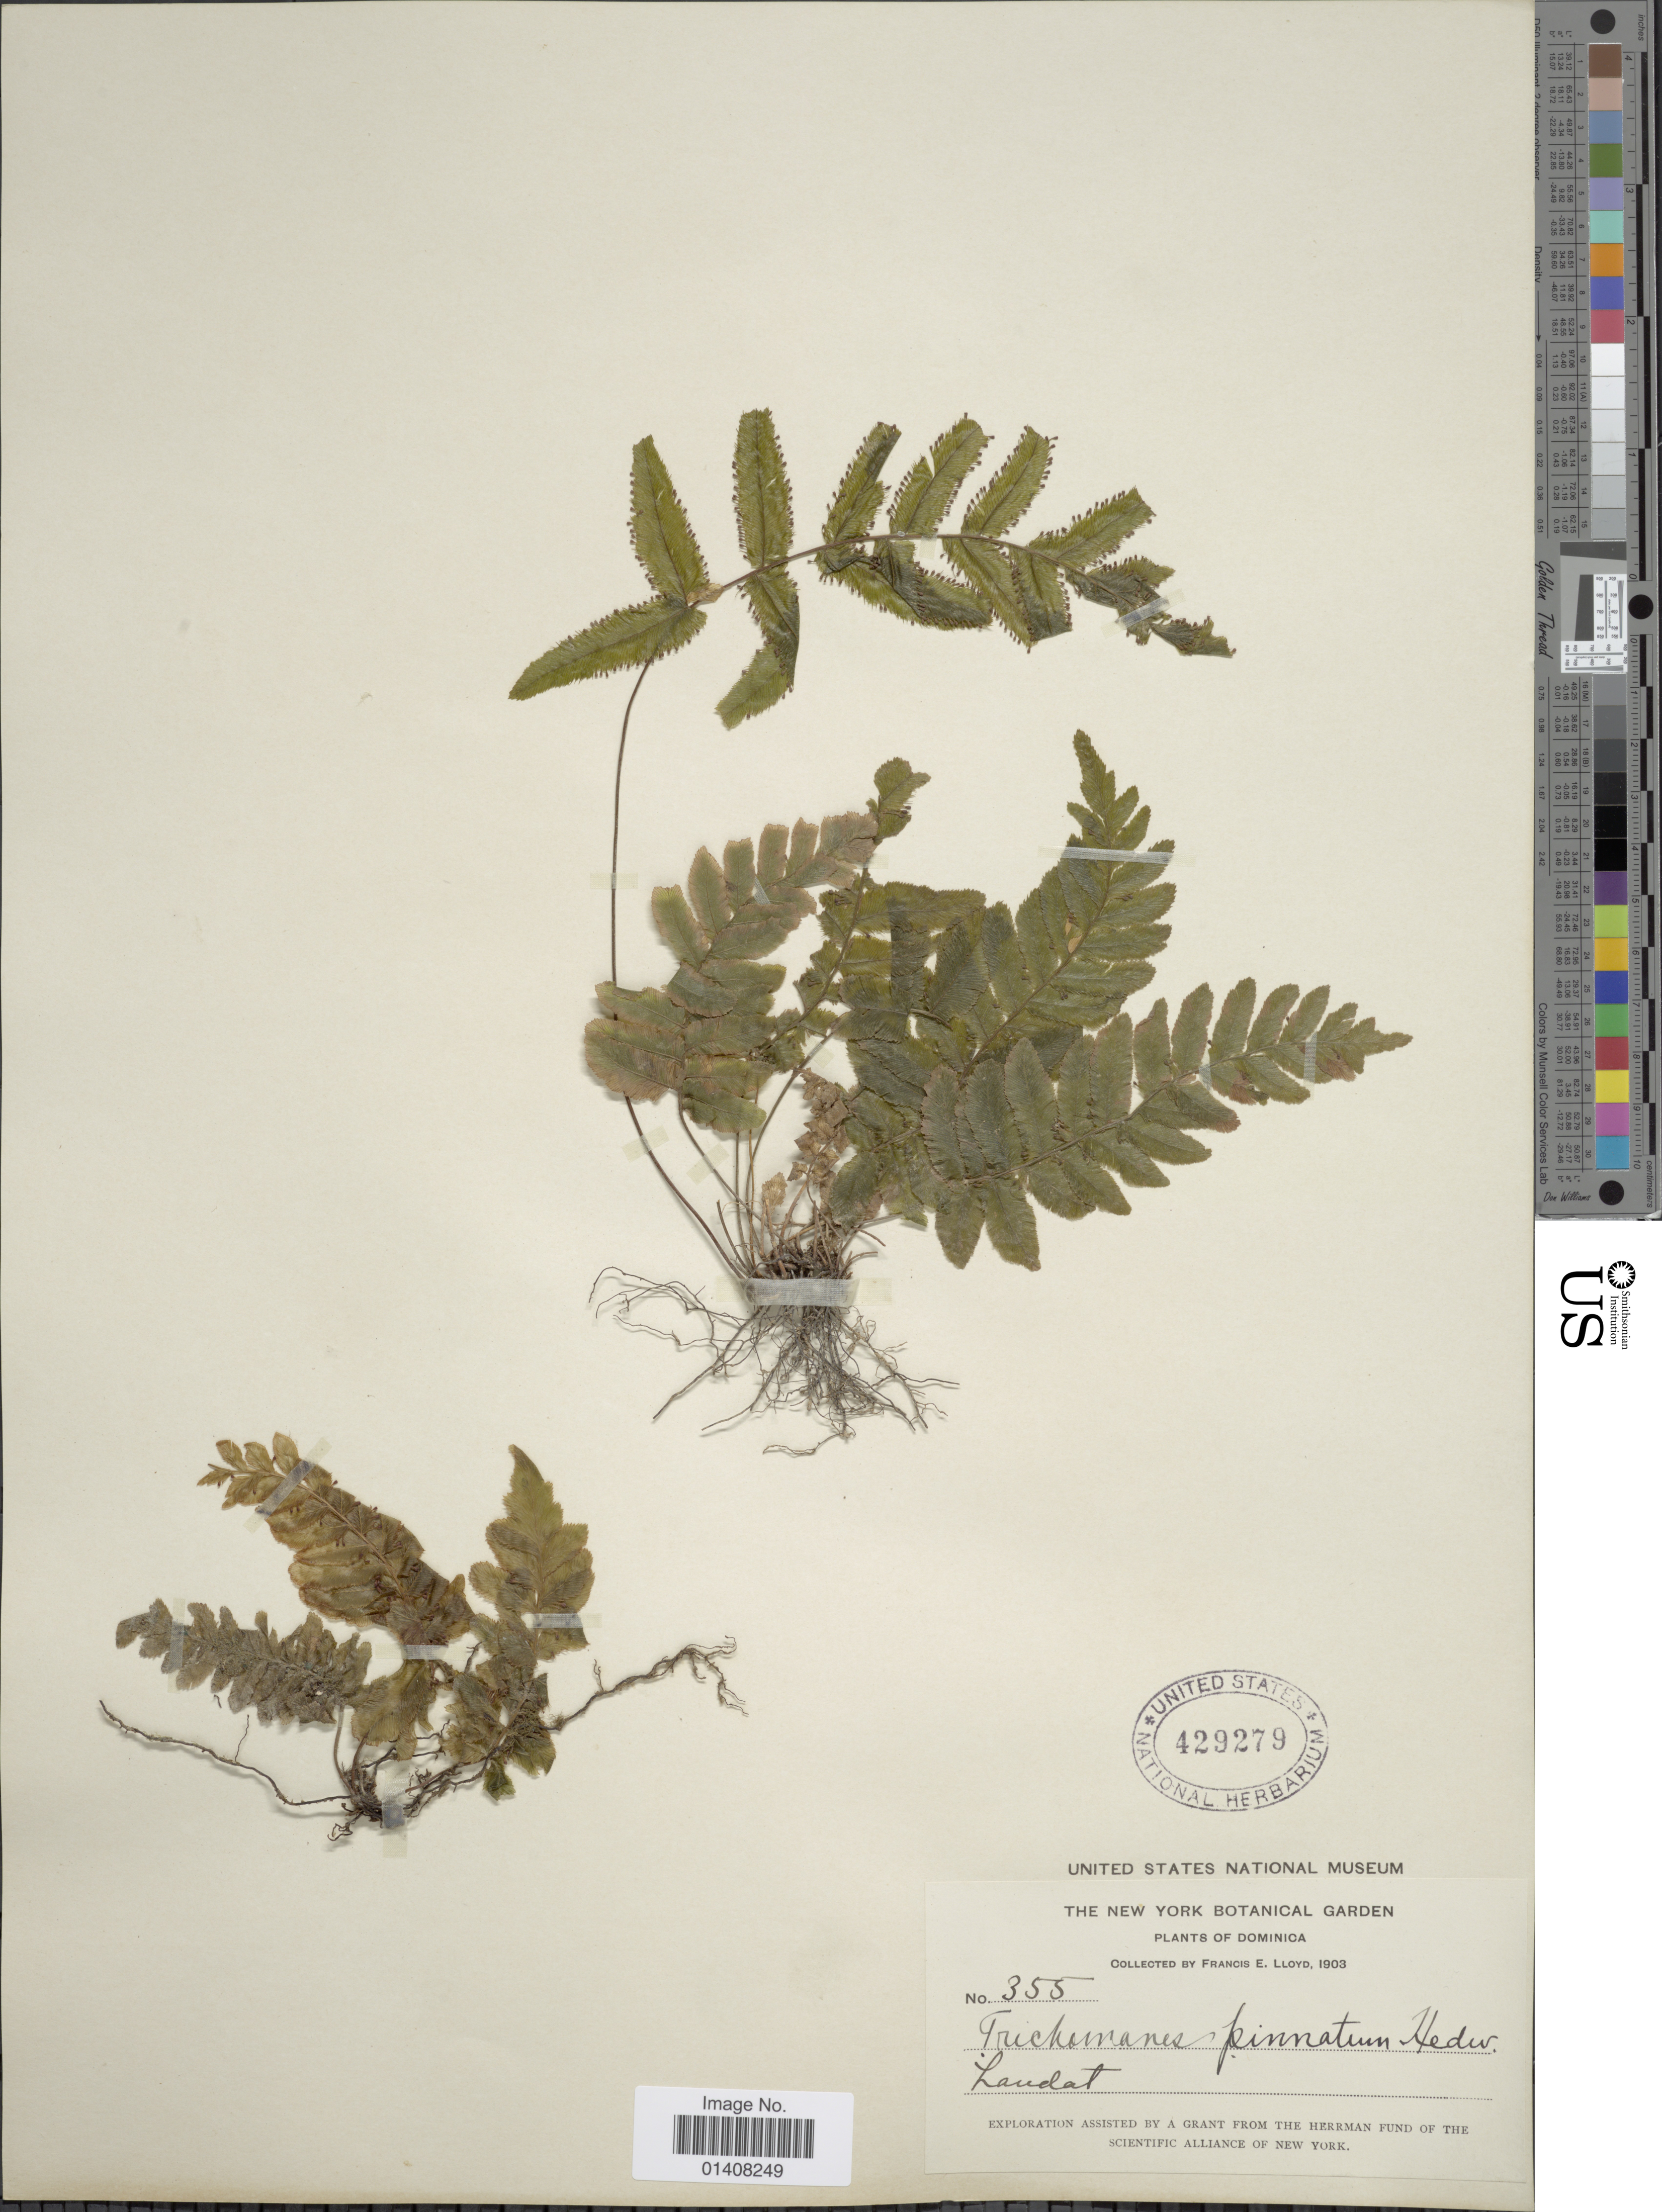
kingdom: Plantae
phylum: Tracheophyta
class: Polypodiopsida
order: Hymenophyllales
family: Hymenophyllaceae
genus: Trichomanes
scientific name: Trichomanes pinnatum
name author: Hedw.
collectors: Lloyd, C. E.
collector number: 355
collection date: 1903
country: Dominica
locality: Dominica, Laudat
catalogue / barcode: US 429279